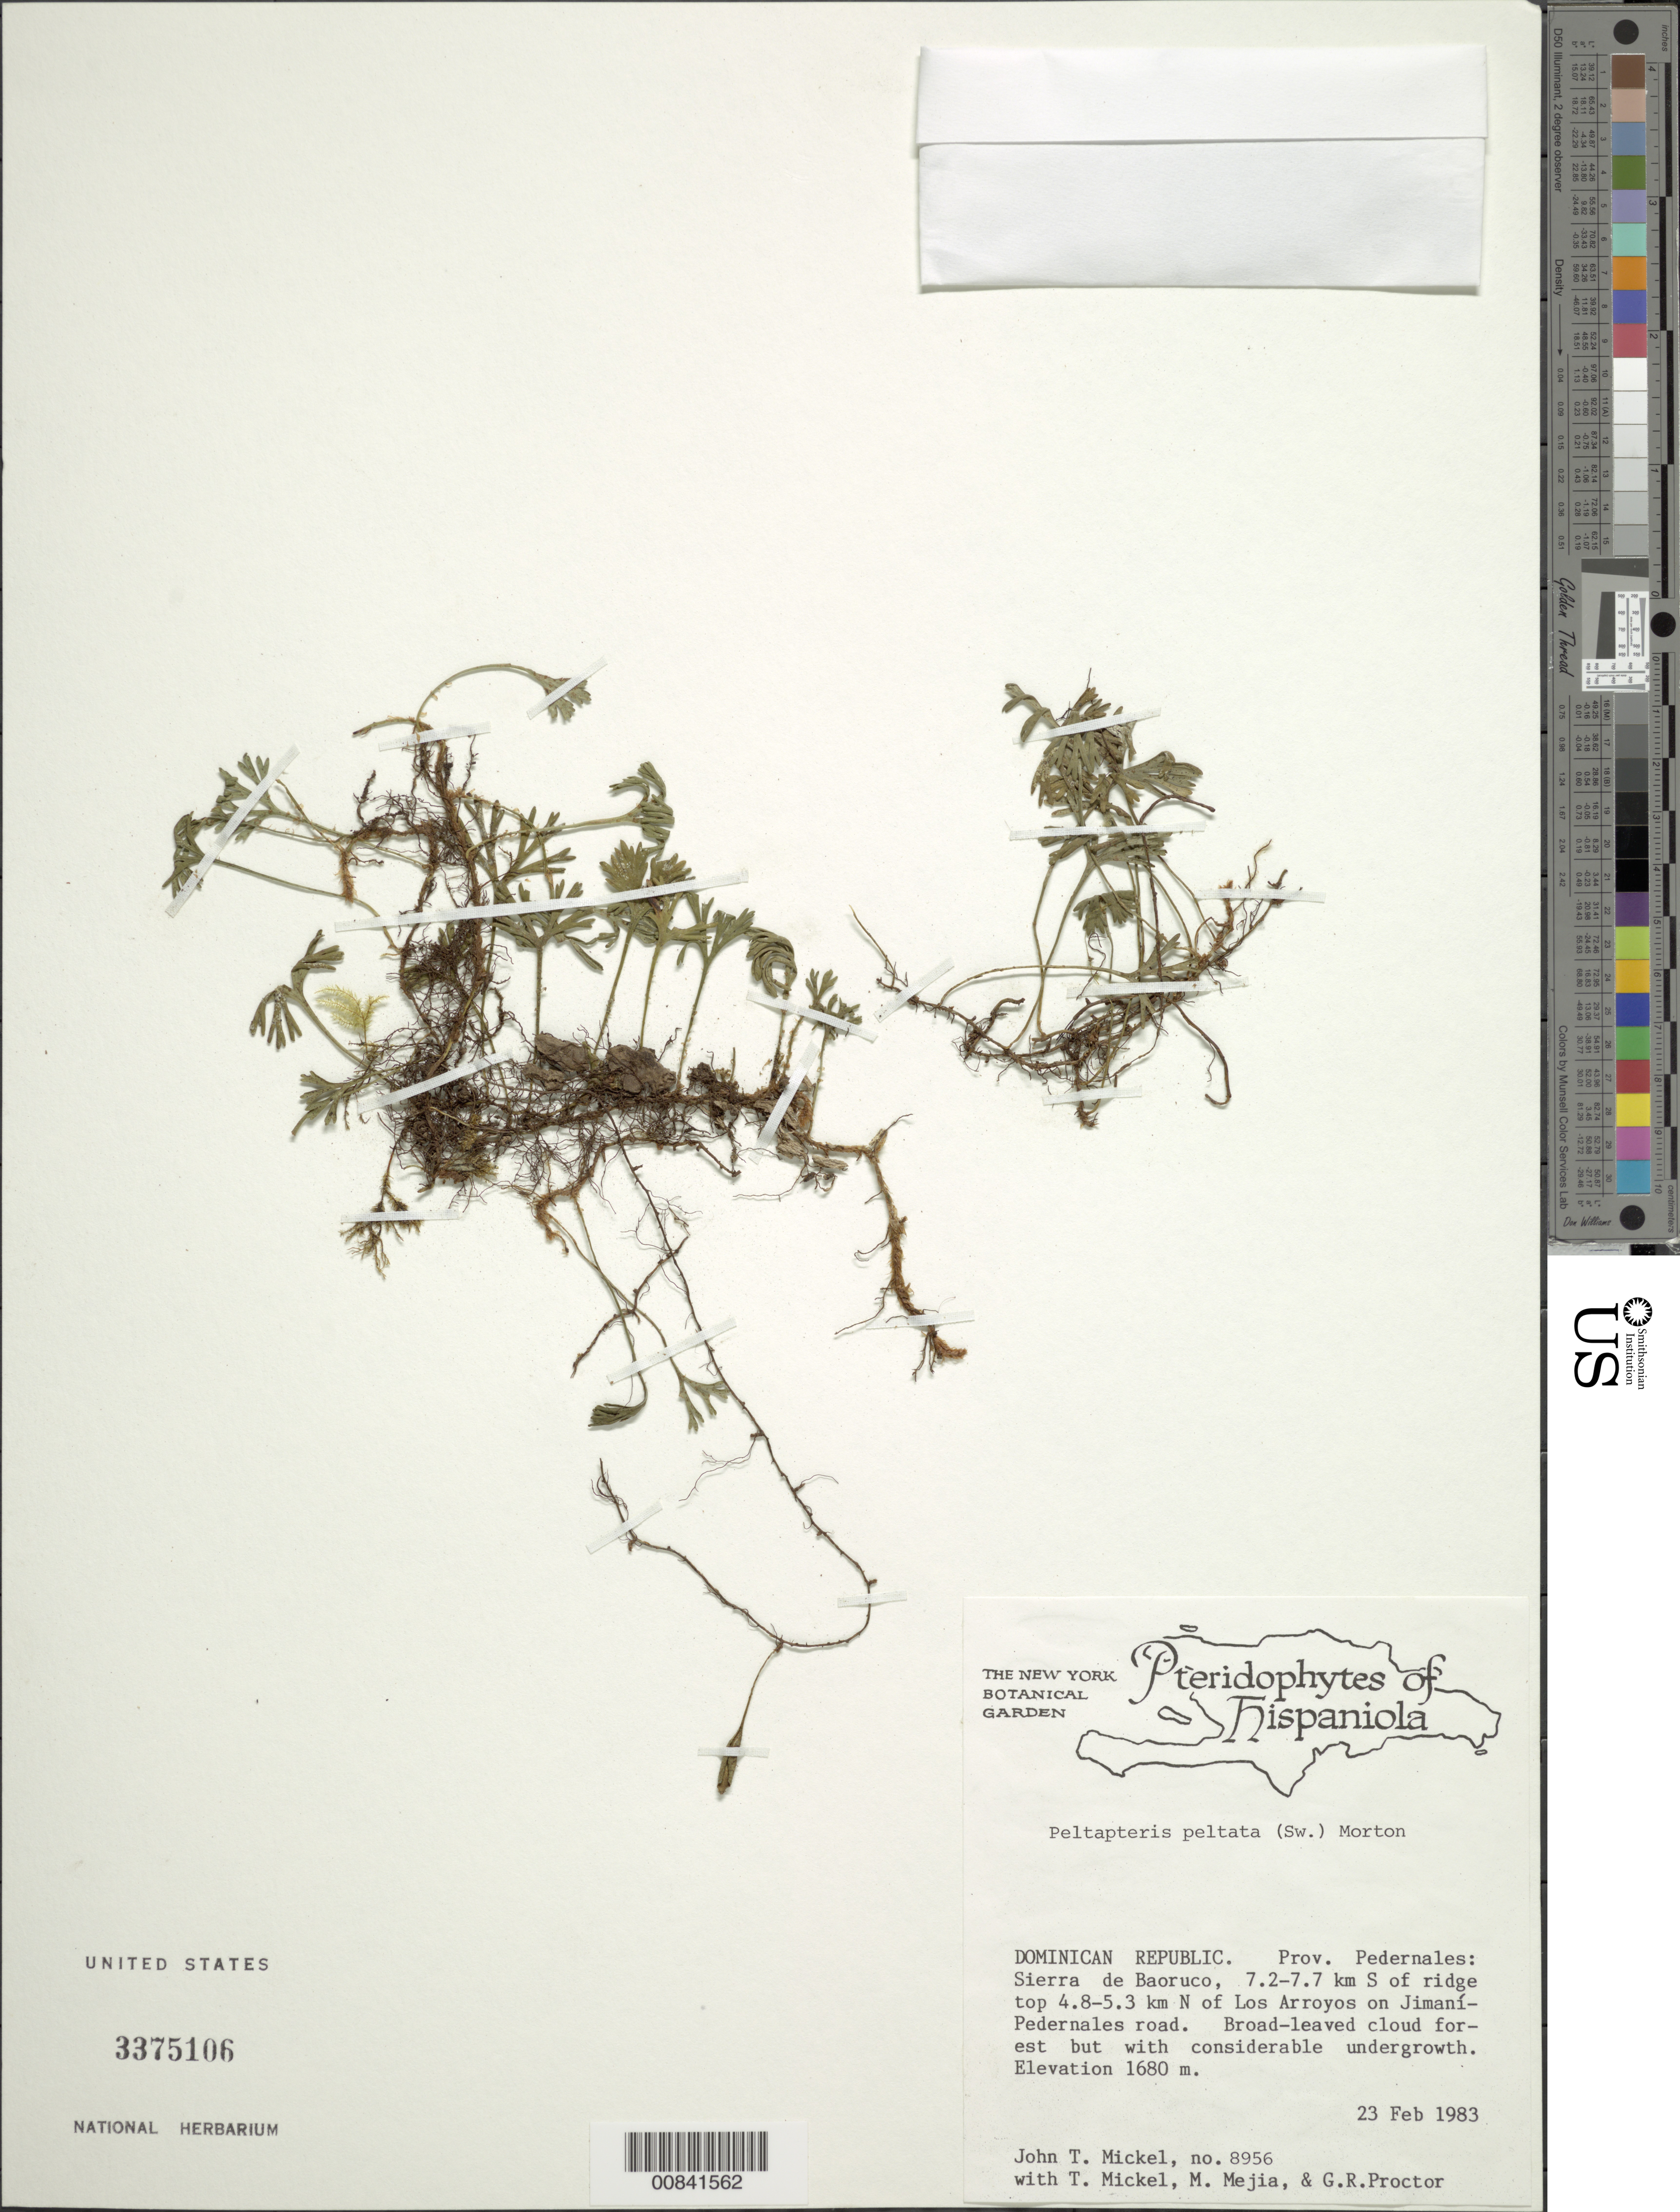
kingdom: Plantae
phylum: Tracheophyta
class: Polypodiopsida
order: Polypodiales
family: Dryopteridaceae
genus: Elaphoglossum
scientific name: Elaphoglossum peltatum f. peltatum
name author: (Sw.) Urb.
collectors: J. T. Mickel, T. Mickel, M. Mejia & G. R. Proctor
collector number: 8956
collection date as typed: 23 Feb 1983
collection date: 1983-02-23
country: Dominican Republic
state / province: Pedernales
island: Hispaniola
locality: Sierra de Baoruco, 7.2-7.7 km S of ridge top, 4.8-5.3 km N of Los Arroyos on Jimaní-Pedernales road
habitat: Broad-leaved cloud forest but with considerable undergrowth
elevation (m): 1680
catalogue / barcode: US 3375106